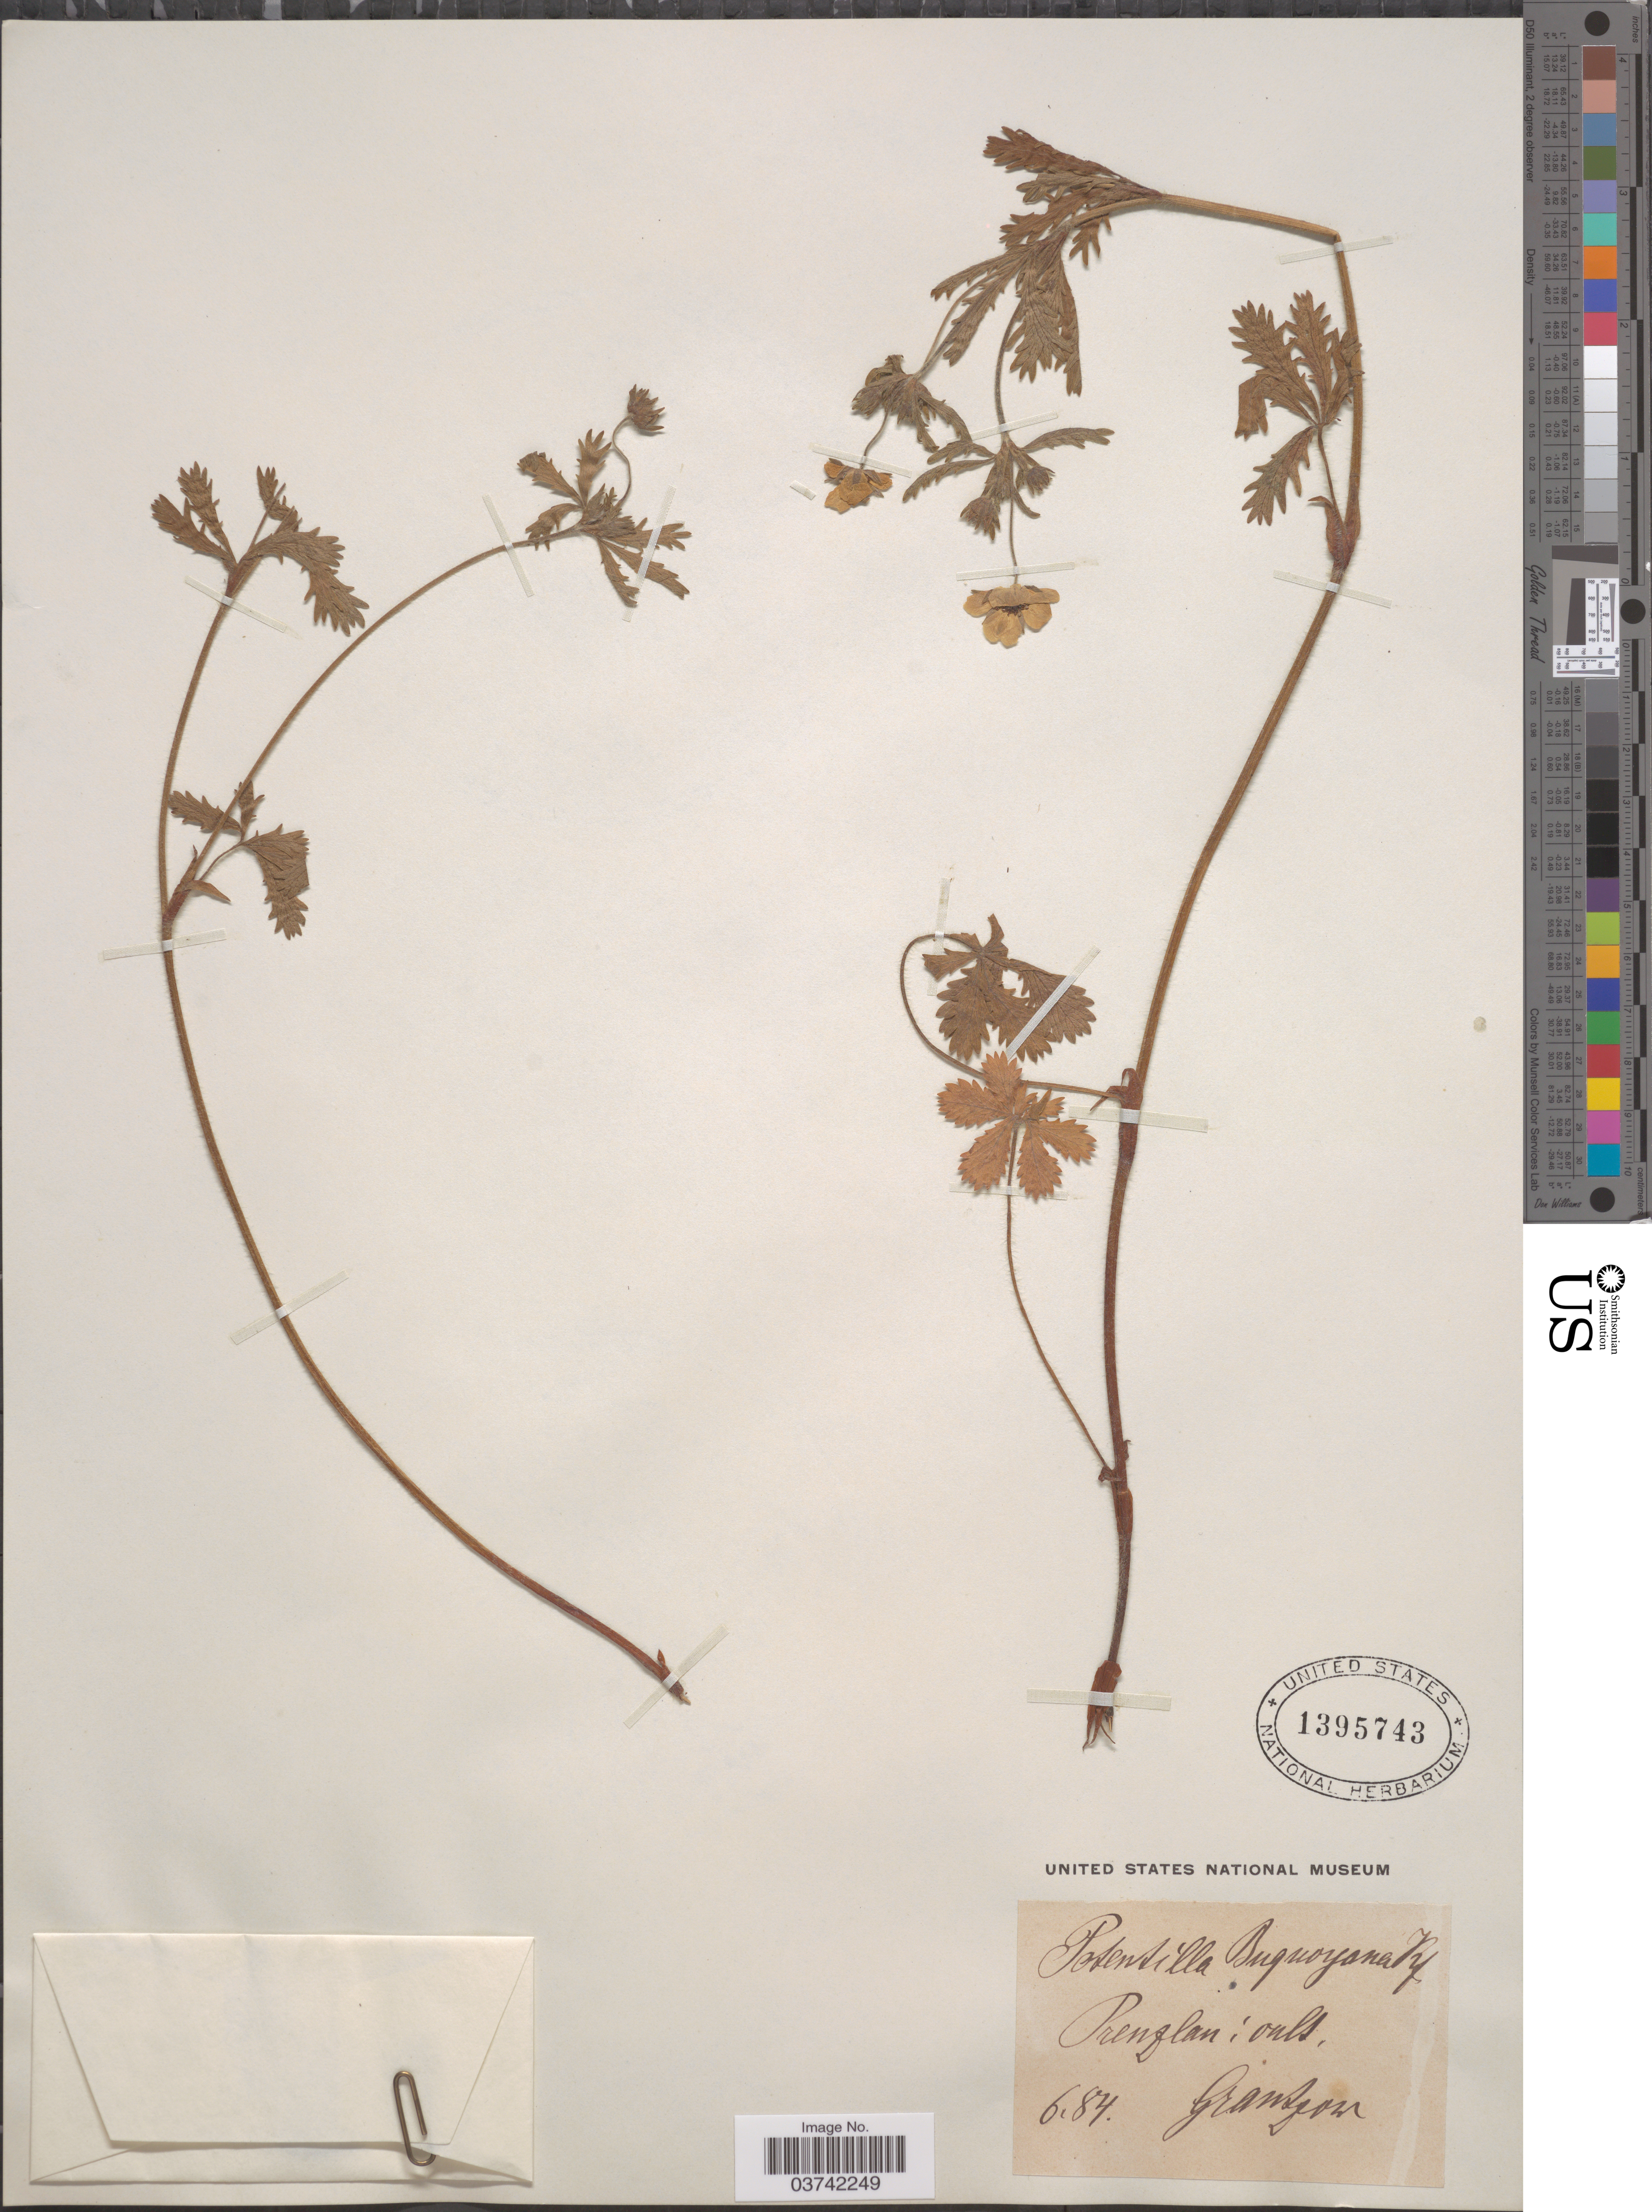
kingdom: Plantae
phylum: Tracheophyta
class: Magnoliopsida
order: Rosales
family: Rosaceae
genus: Potentilla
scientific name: Potentilla buguoyana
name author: Knaf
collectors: Grantzow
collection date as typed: Transcribed d/m/y: /6/84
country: Germany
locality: Prenzlau: ouls. [interpreted]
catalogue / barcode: US 1395743